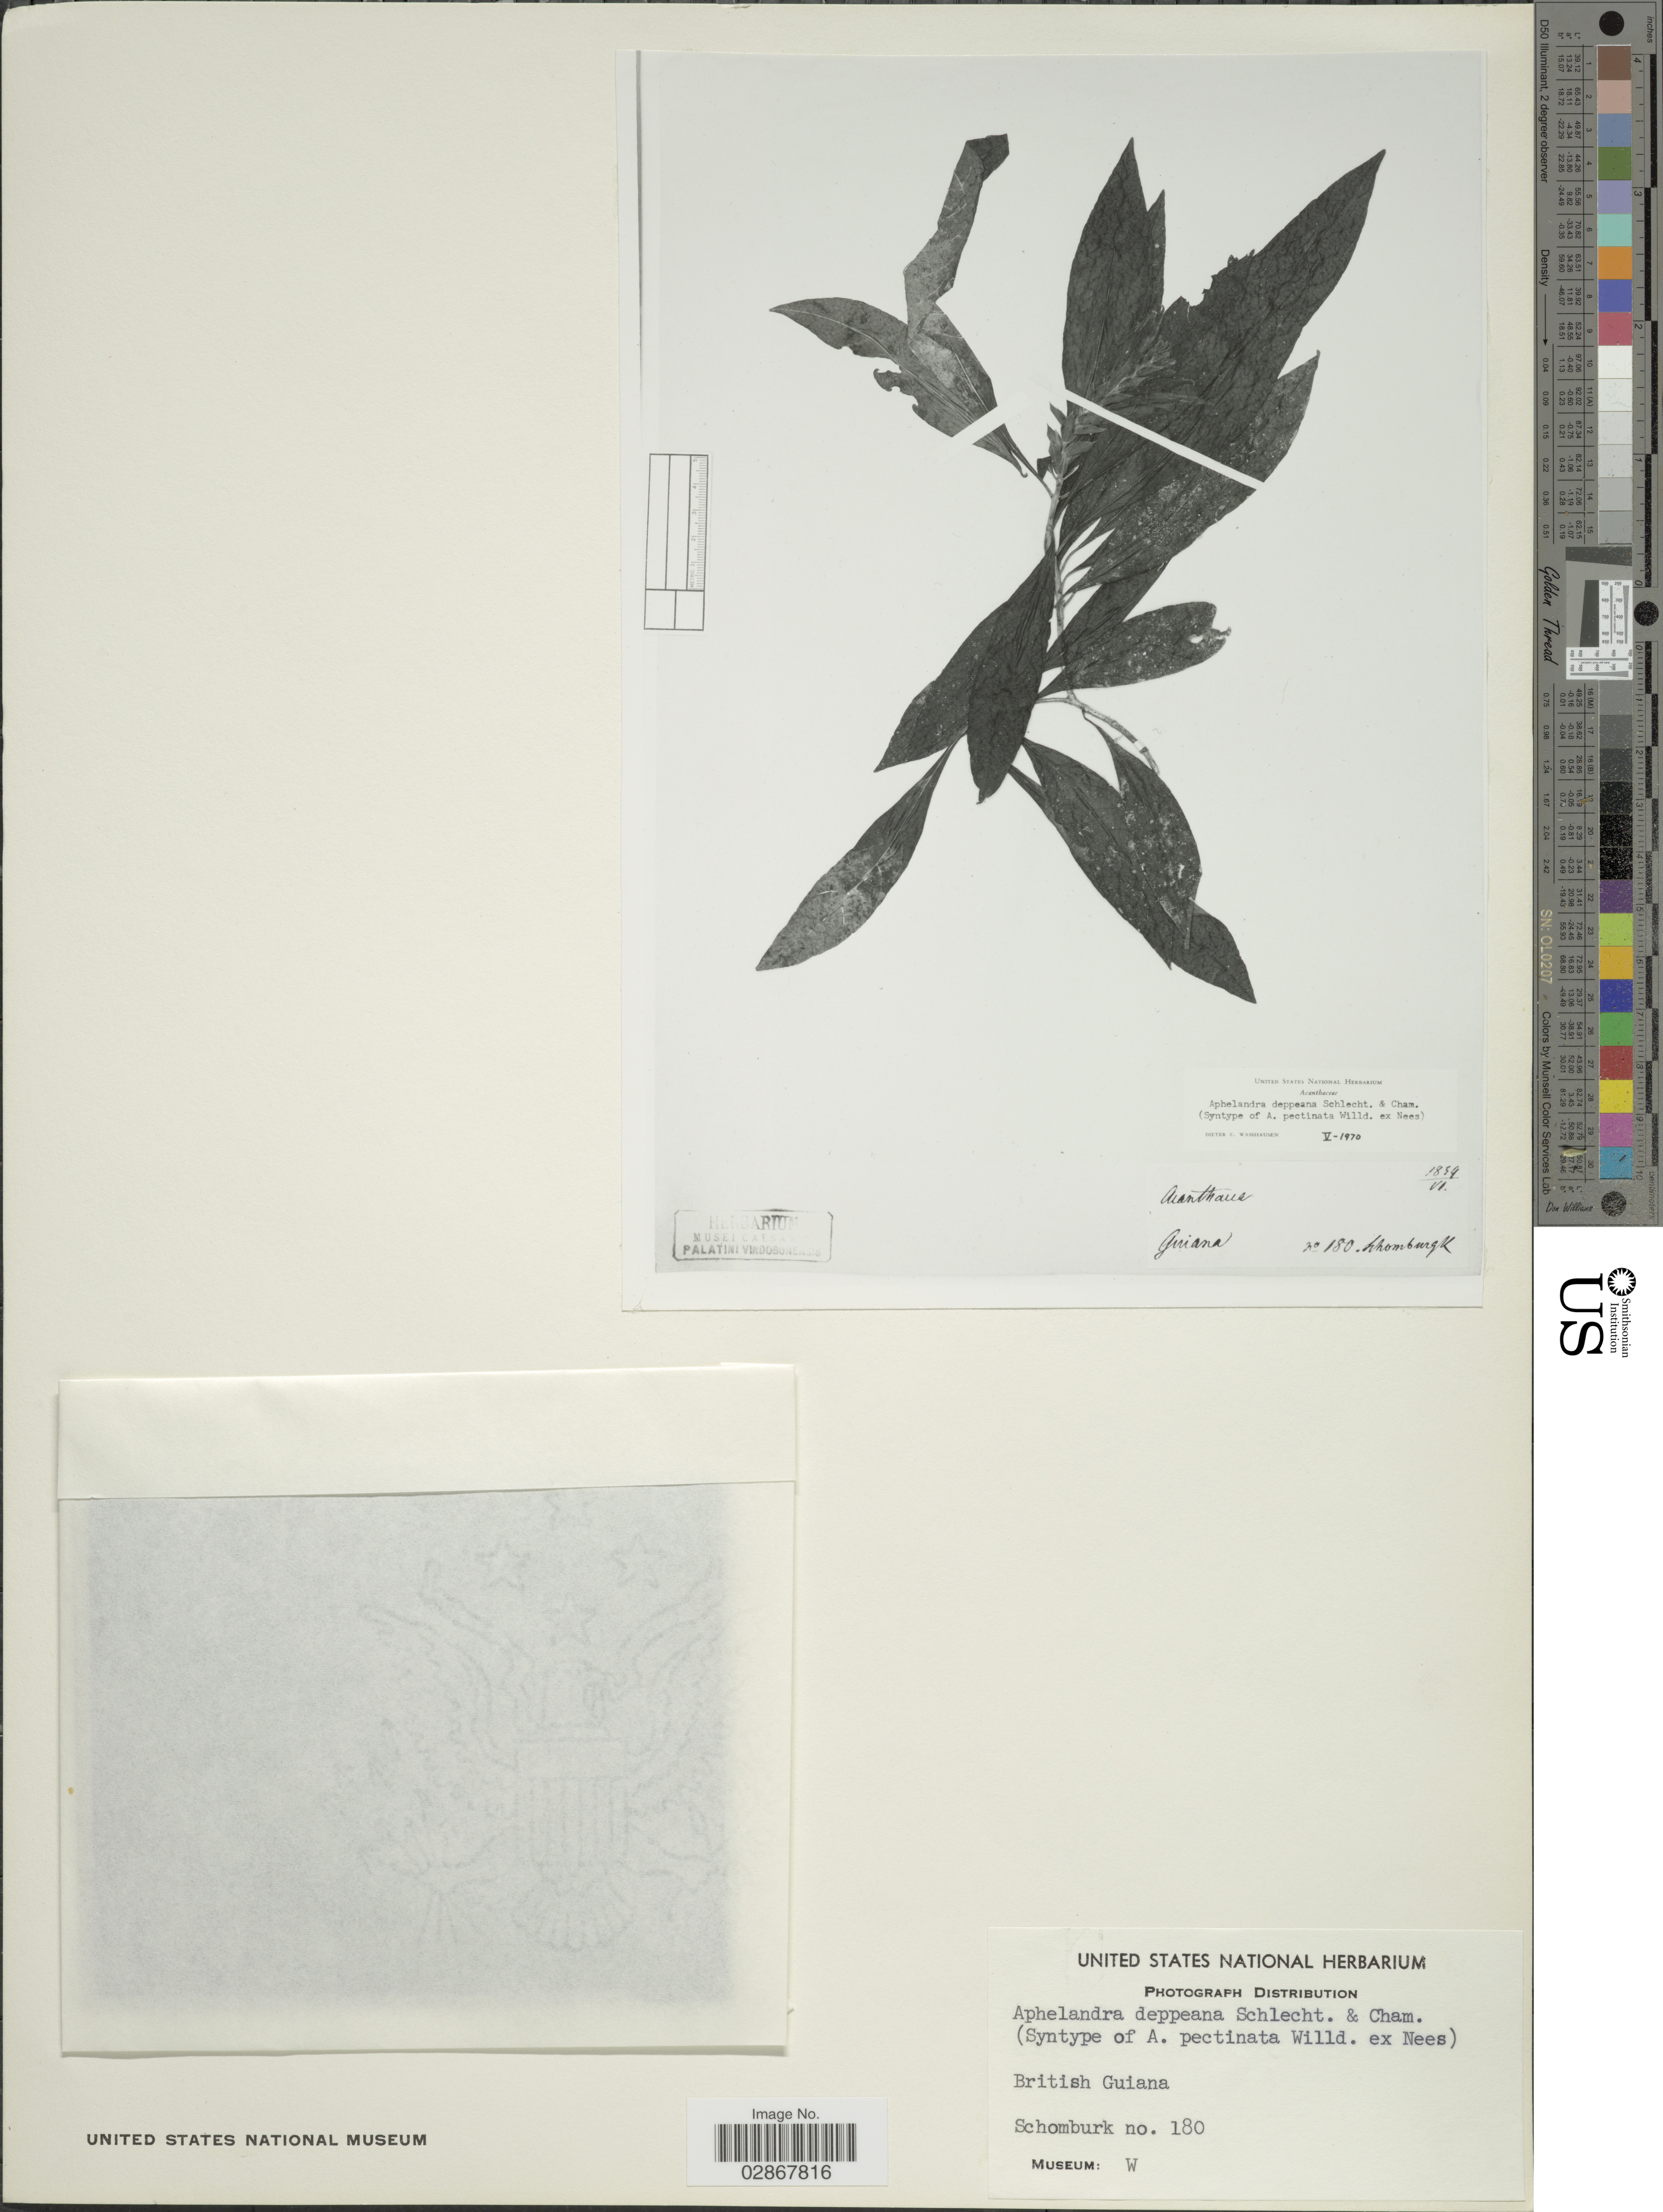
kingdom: Plantae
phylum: Tracheophyta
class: Magnoliopsida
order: Lamiales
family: Acanthaceae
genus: Aphelandra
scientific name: Aphelandra scabra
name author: (Vahl) Sm.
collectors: -- Schomburgk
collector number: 180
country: Guyana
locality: British Guiana.